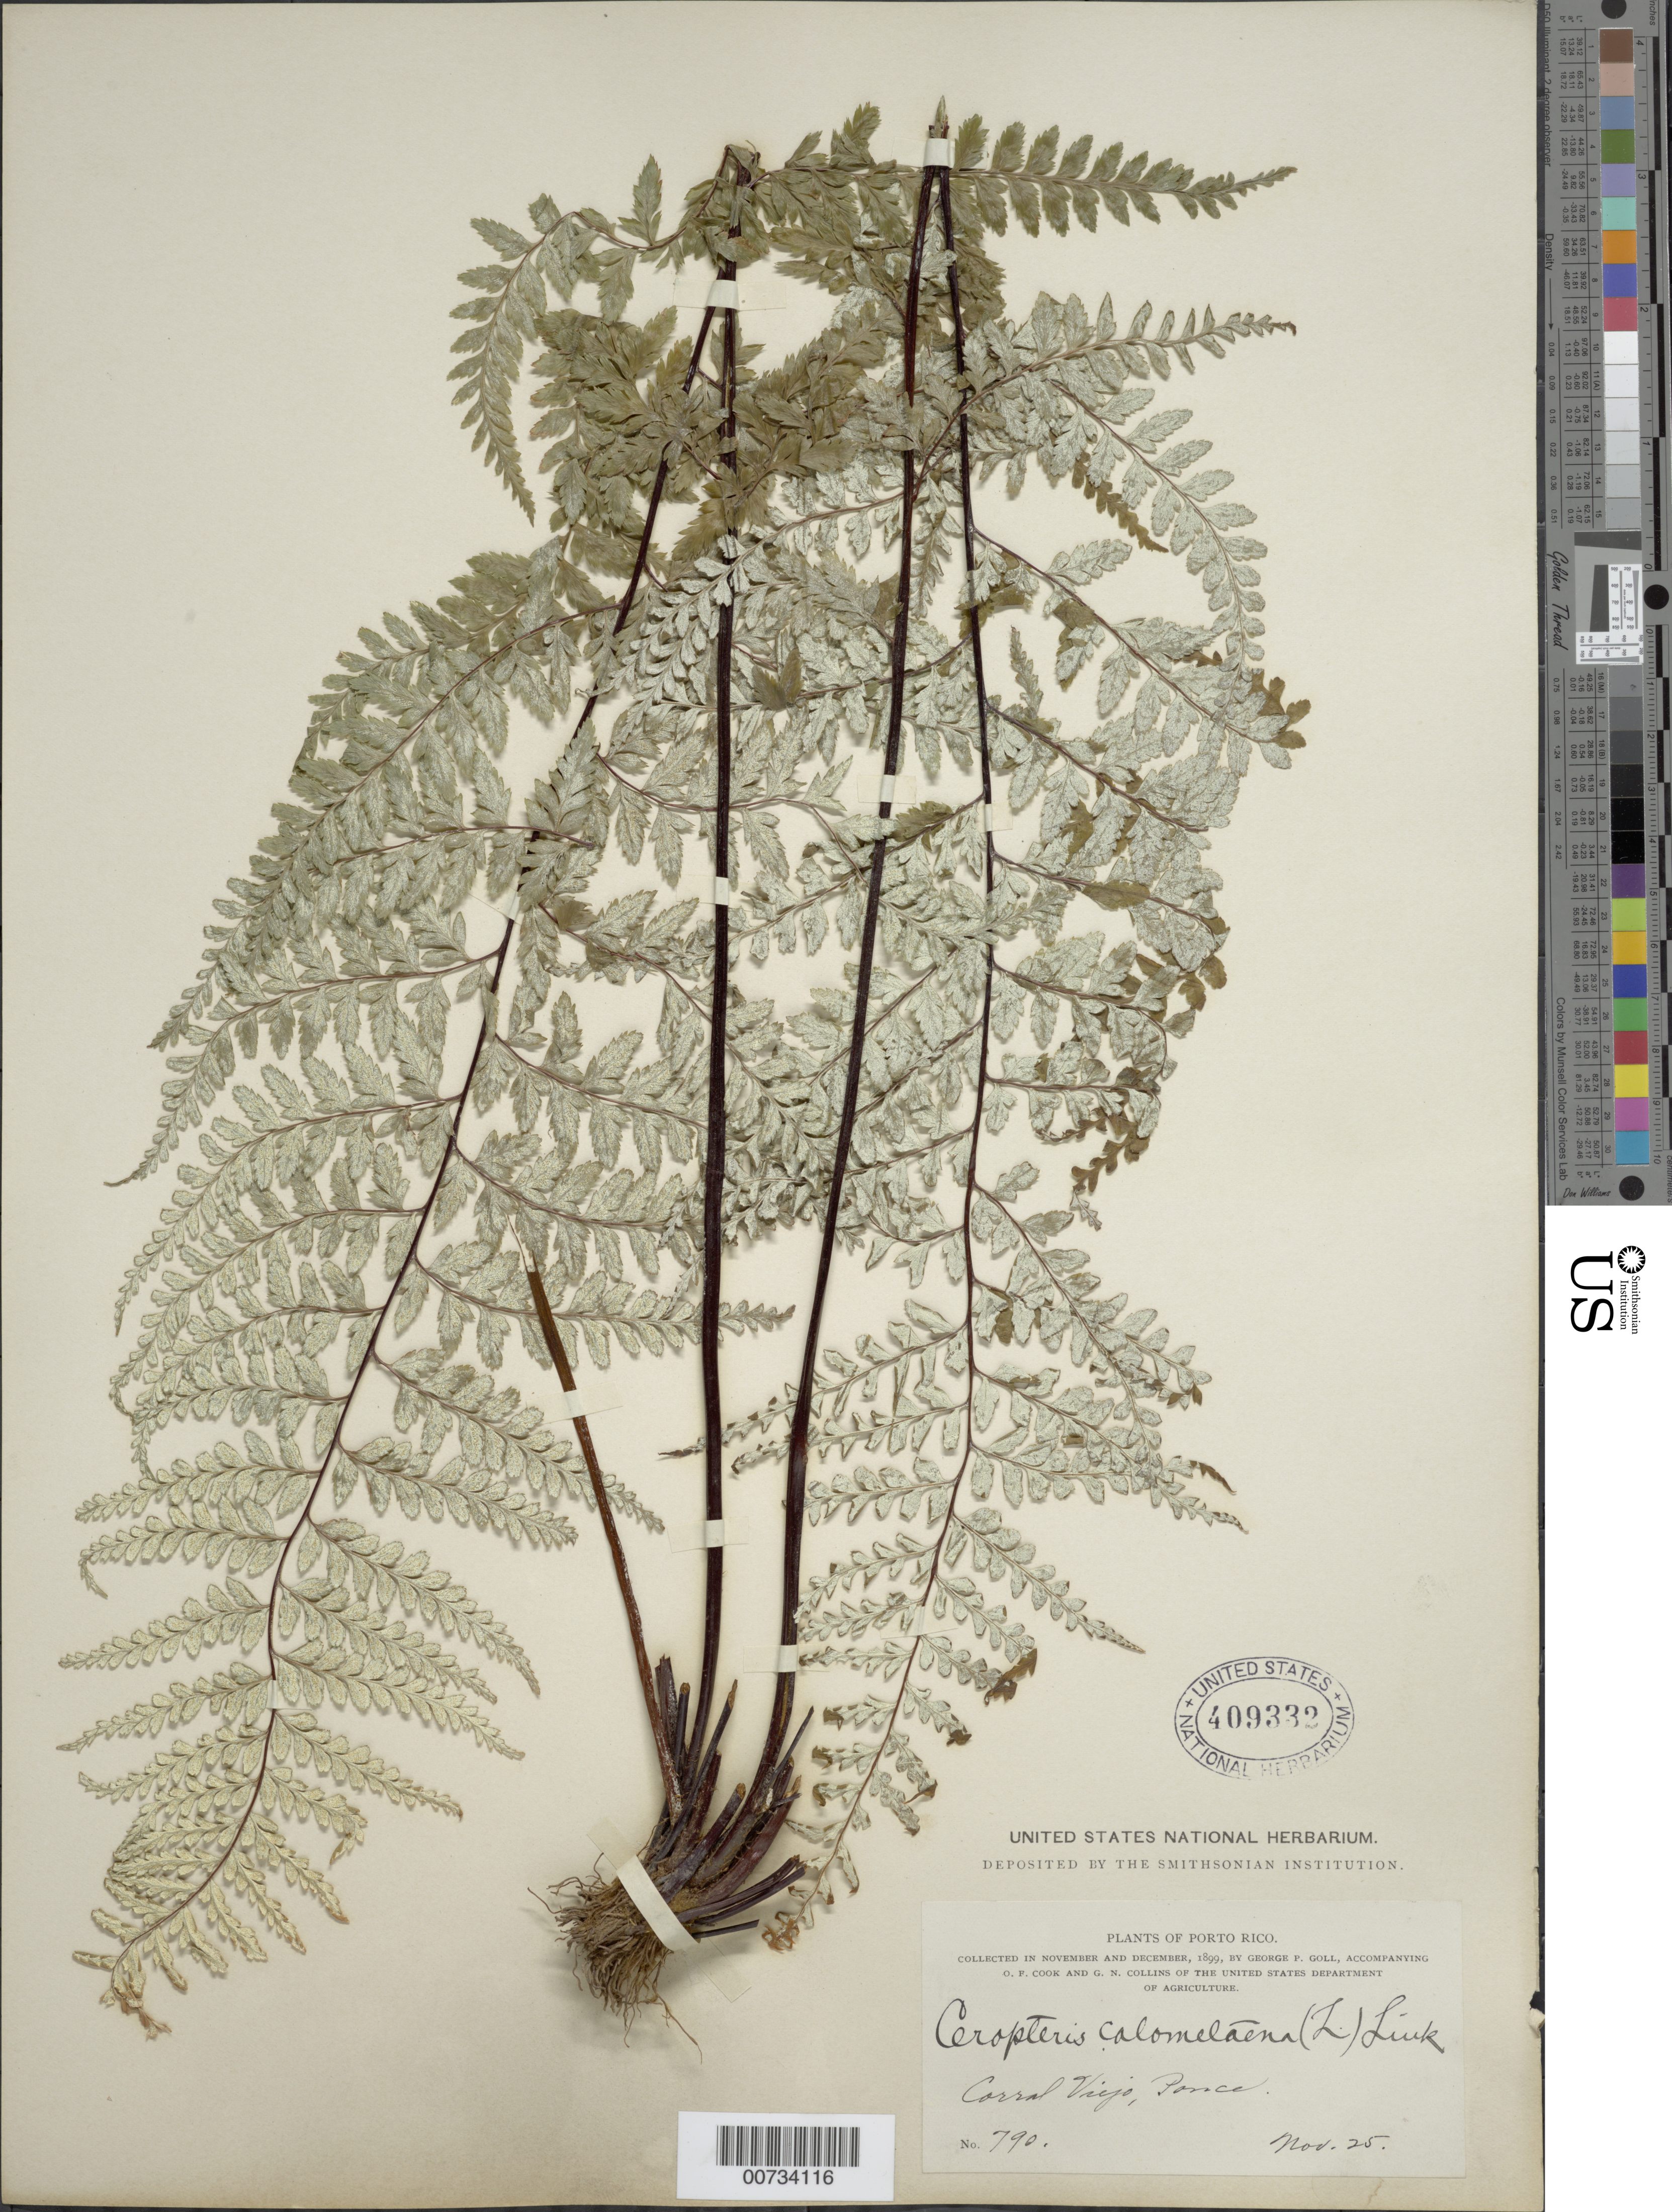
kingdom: Plantae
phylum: Tracheophyta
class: Polypodiopsida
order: Polypodiales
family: Pteridaceae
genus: Pityrogramma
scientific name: Pityrogramma calomelanos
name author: (L.) Link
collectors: G. Goll, O. F. Cook & G. N. Collins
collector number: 790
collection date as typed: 25 Nov 1899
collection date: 1899-11-25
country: Puerto Rico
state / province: Ponce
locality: Corral Viejo, Ponce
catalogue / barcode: US 409332